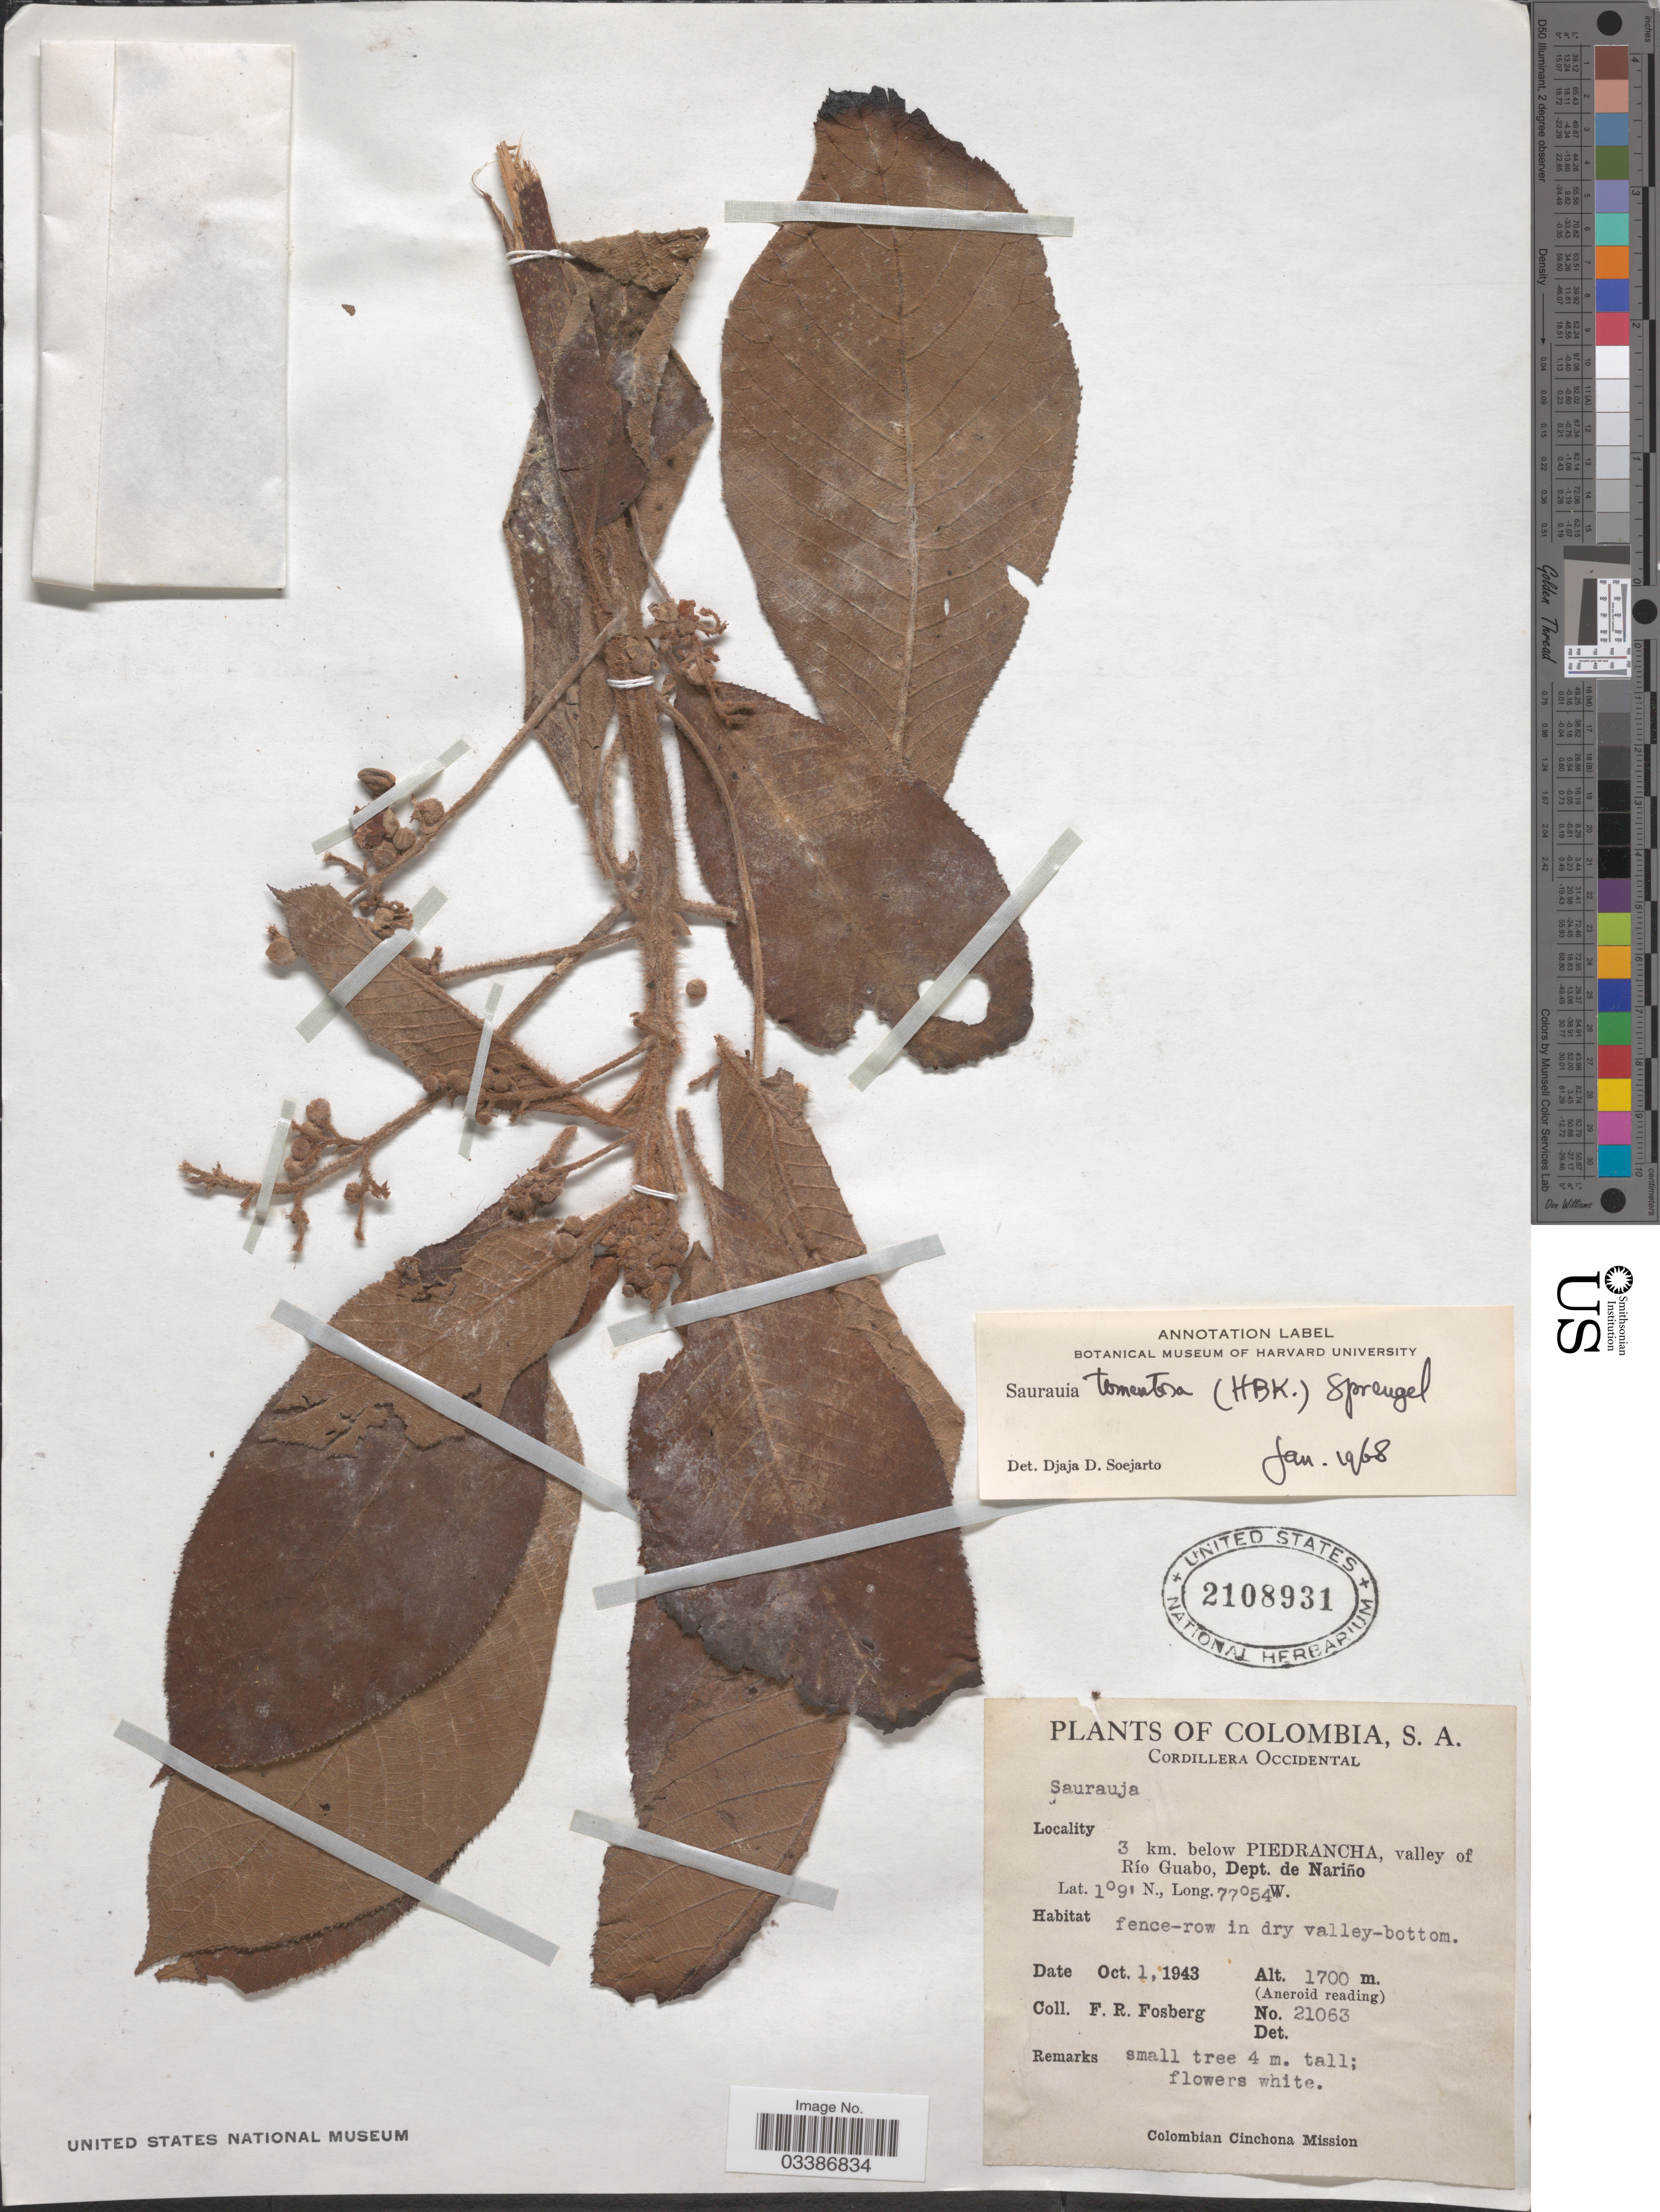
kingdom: Plantae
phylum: Tracheophyta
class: Magnoliopsida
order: Ericales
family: Actinidiaceae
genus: Saurauia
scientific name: Saurauia tomentosa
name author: (Kunth) Spreng.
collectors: F. R. Fosberg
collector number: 21063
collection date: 1943-10-01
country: Colombia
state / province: Nariño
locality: Cordillera Occidental, 3 km. below Piedrancha, valley of Río Guabo, Dept. de Nariño.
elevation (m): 1700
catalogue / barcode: US 2108931